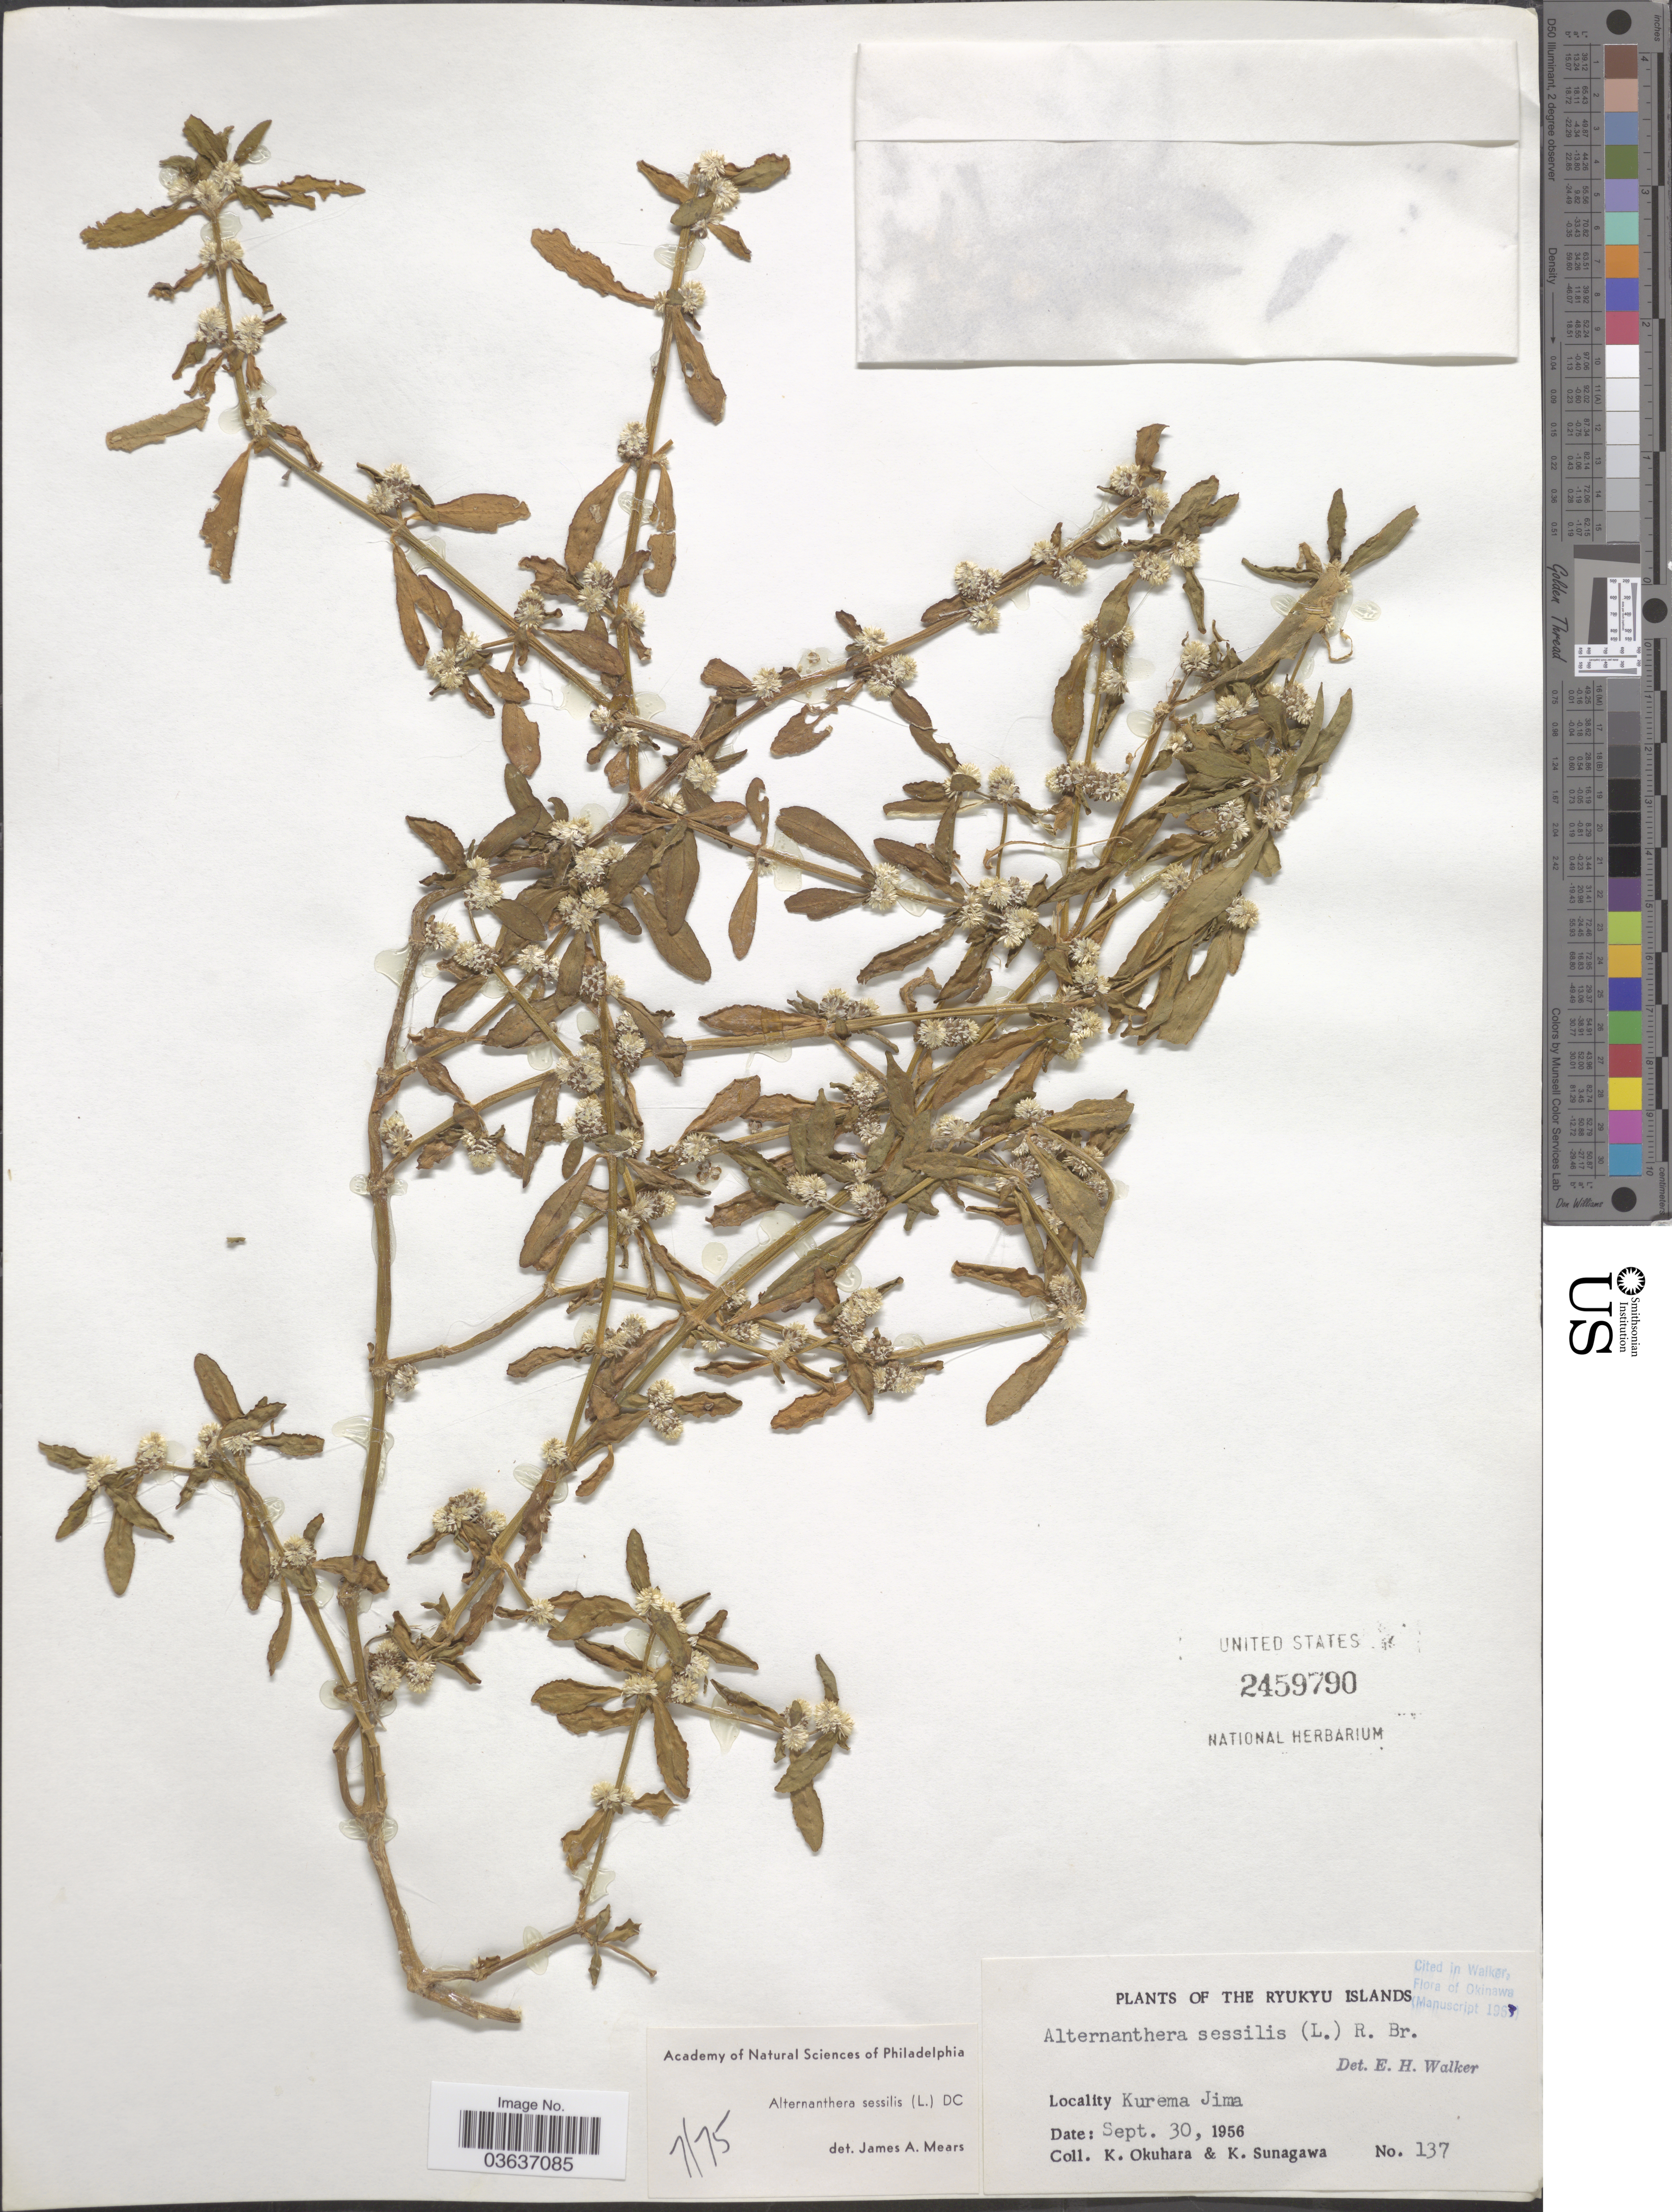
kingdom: Plantae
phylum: Tracheophyta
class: Magnoliopsida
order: Caryophyllales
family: Amaranthaceae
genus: Alternanthera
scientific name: Alternanthera sessilis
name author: (L.) DC.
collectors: K. Okuhara & K. Sunagawa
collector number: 137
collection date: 1956-09-30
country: Japan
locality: The Ryukyu Islands. Kurema Jima.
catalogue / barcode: US 2459790